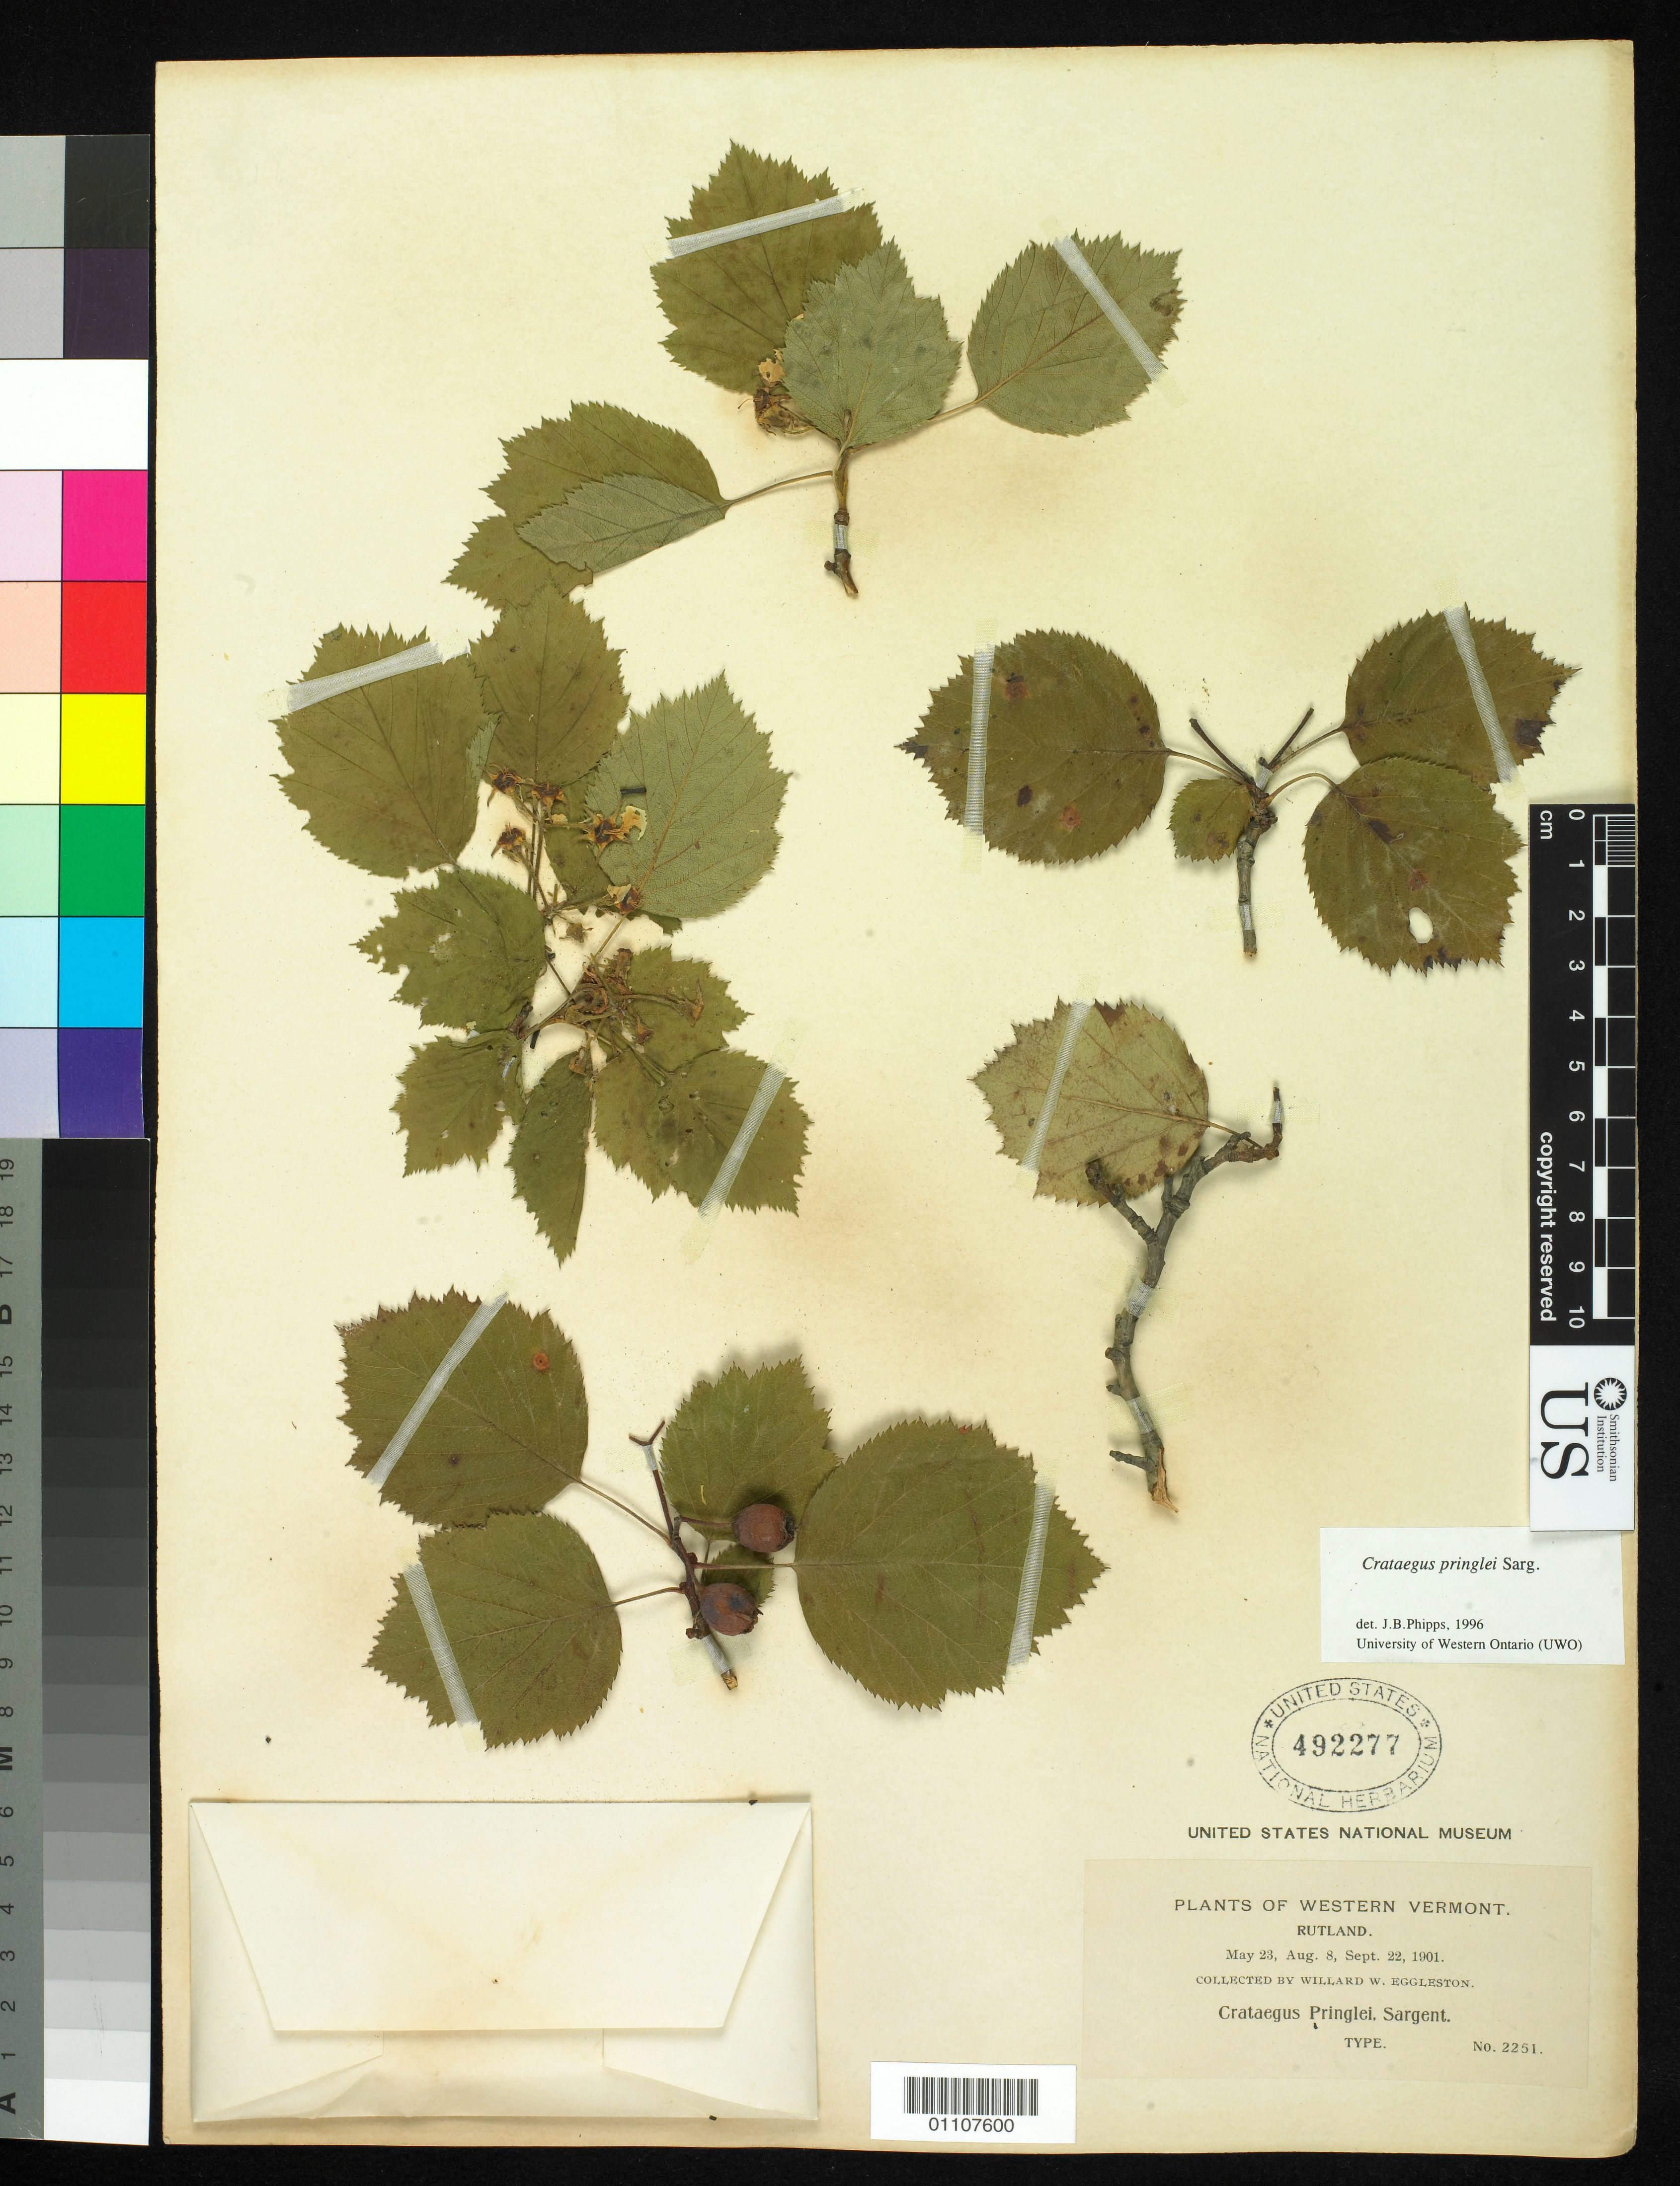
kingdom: Plantae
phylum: Tracheophyta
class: Magnoliopsida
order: Rosales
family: Rosaceae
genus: Crataegus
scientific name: Crataegus exclusa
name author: Sarg.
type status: Possible Syntype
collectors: W. W. Eggleston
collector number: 2251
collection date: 1901-05-23/1901-08-08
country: United States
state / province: Vermont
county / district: Rutland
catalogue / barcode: US 492277